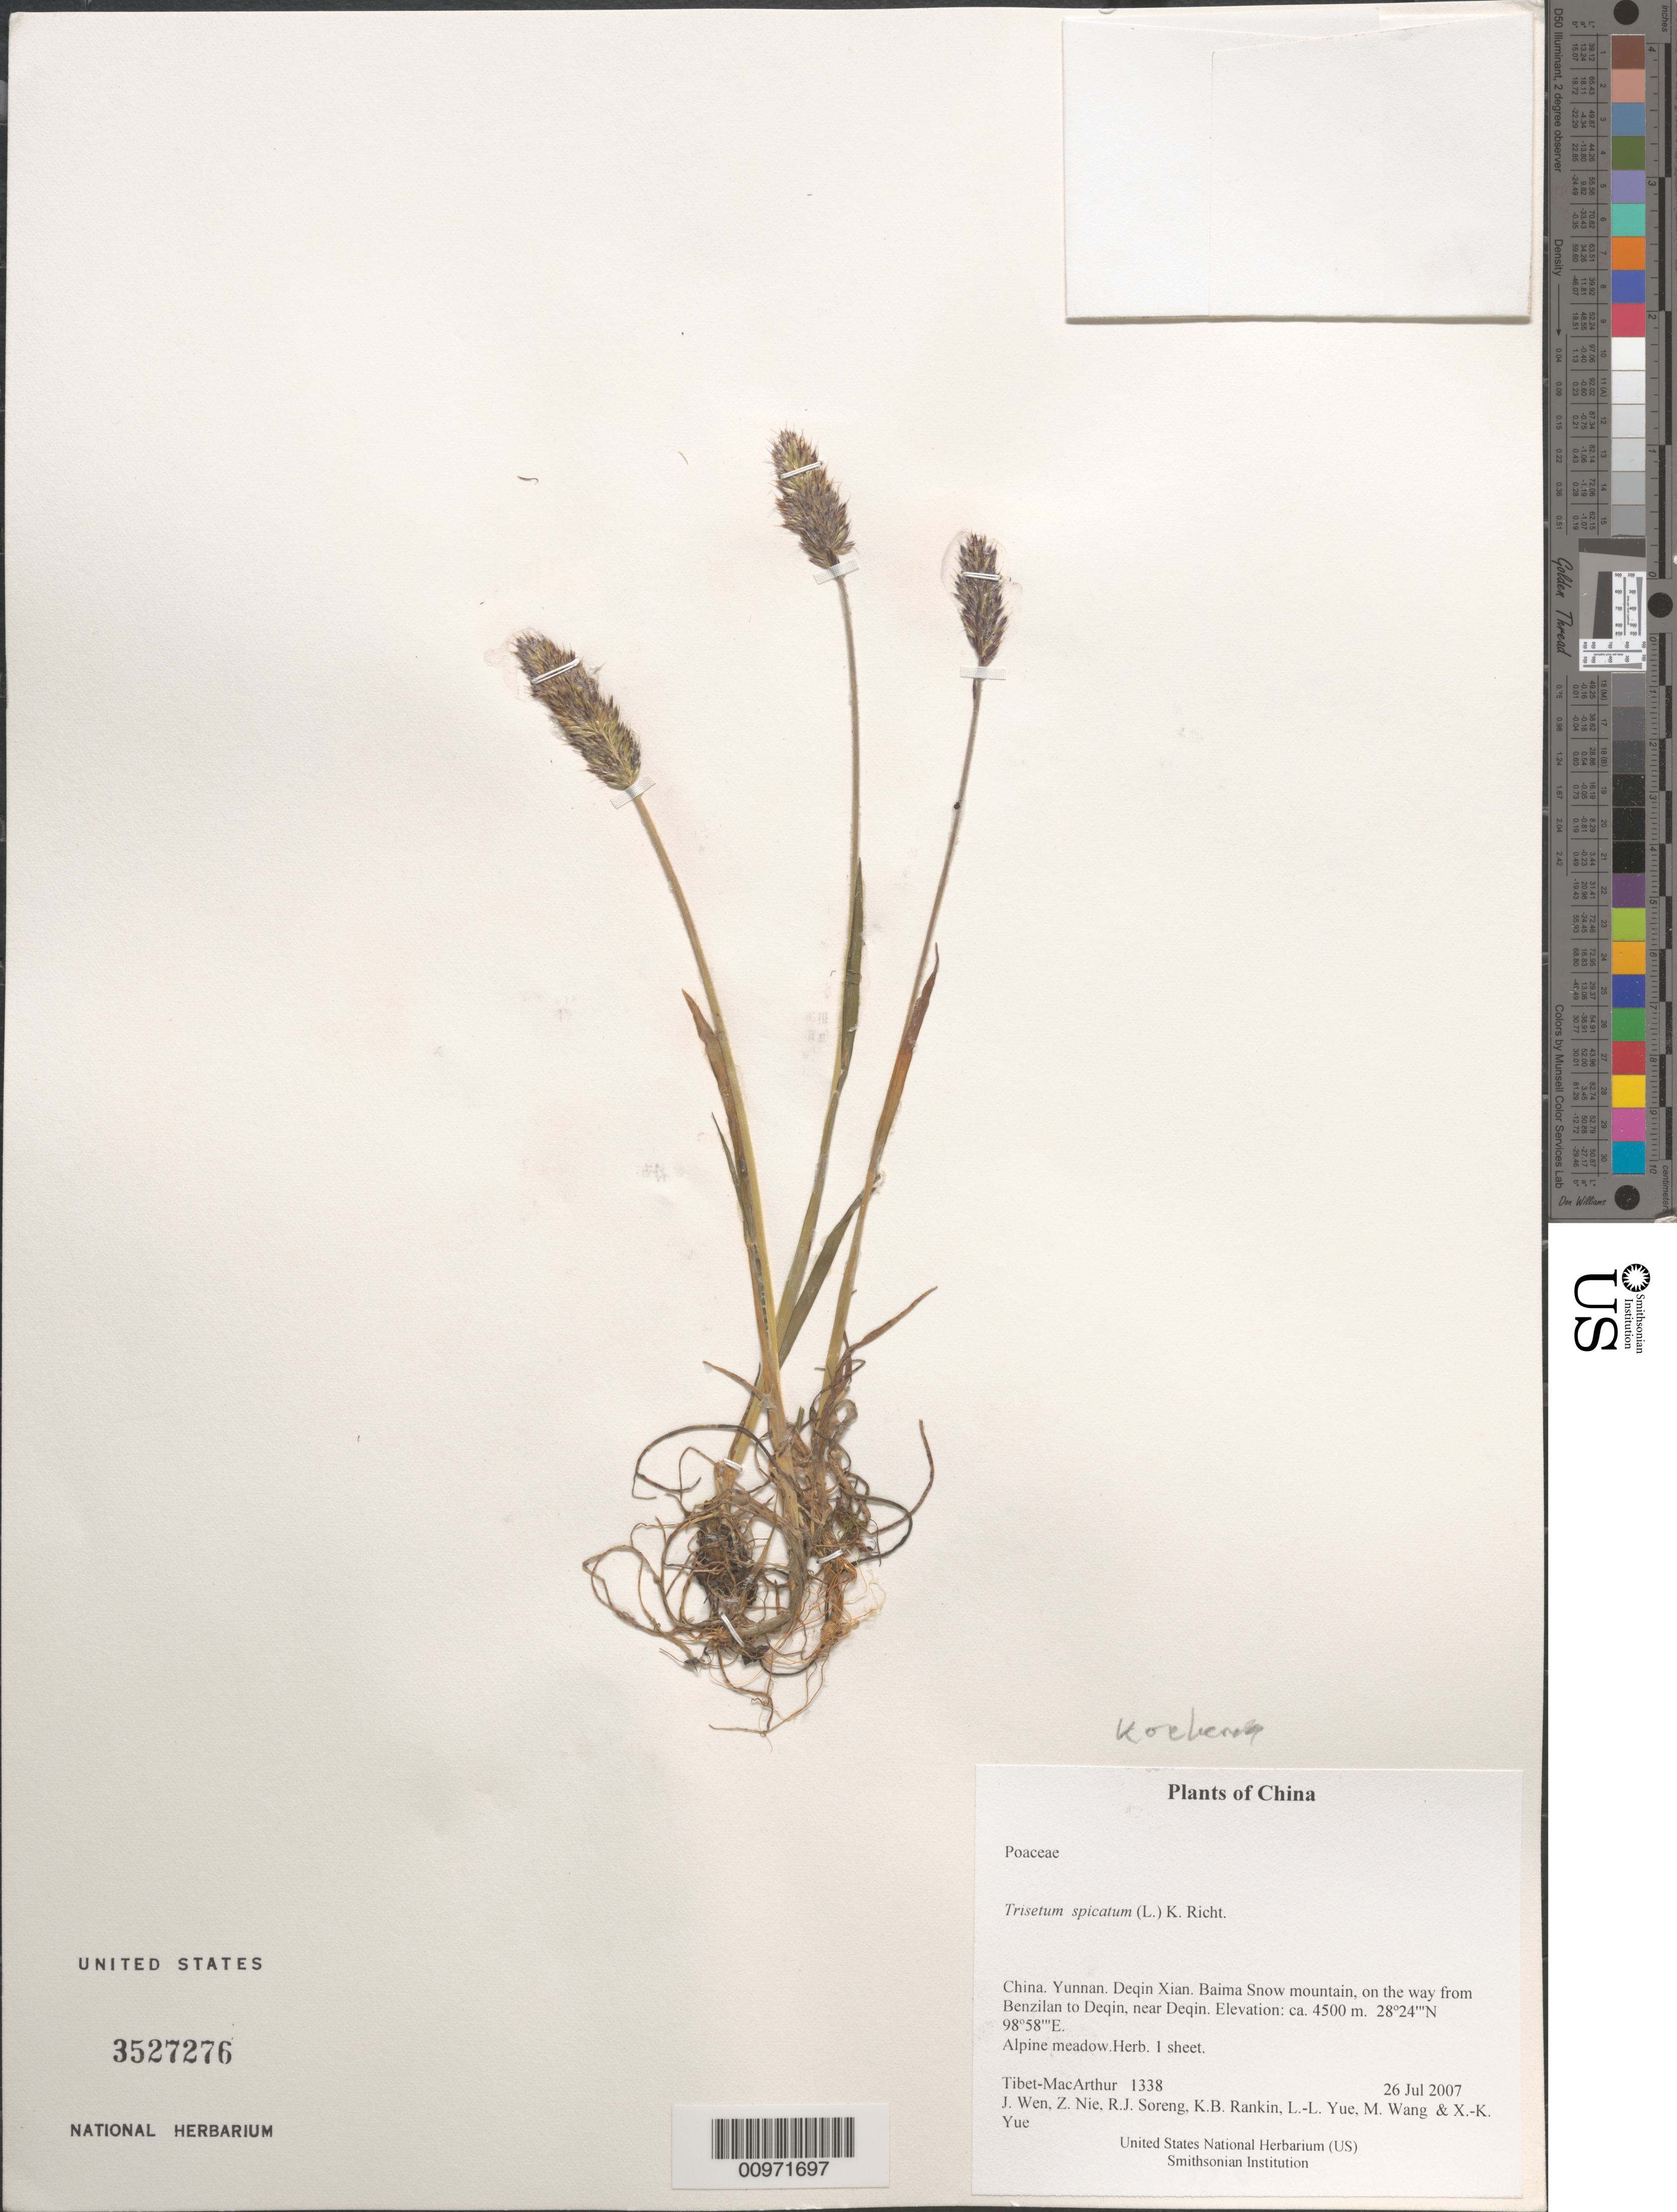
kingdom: Plantae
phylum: Tracheophyta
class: Liliopsida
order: Poales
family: Poaceae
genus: Trisetum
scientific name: Trisetum spicatum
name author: (L.) K. Richt.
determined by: Soreng, Robert J., Research Associate (BOT), Smithsonian Institution - National Museum of Natural History (UNITED STATES)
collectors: Tibet-MacArthur, J. Wen, Z. Nie, R. J. Soreng, K. Rankin, L. Yue, M. Wang & X. Yue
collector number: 1338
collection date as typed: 26 Jul 2007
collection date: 2007-07-26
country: China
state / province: Yunnan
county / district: Deqin Xian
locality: Baima Snow mountain, on the way from Benzilan to Deqin, near Deqin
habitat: Alpine meadow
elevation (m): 4500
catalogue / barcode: US 3527276